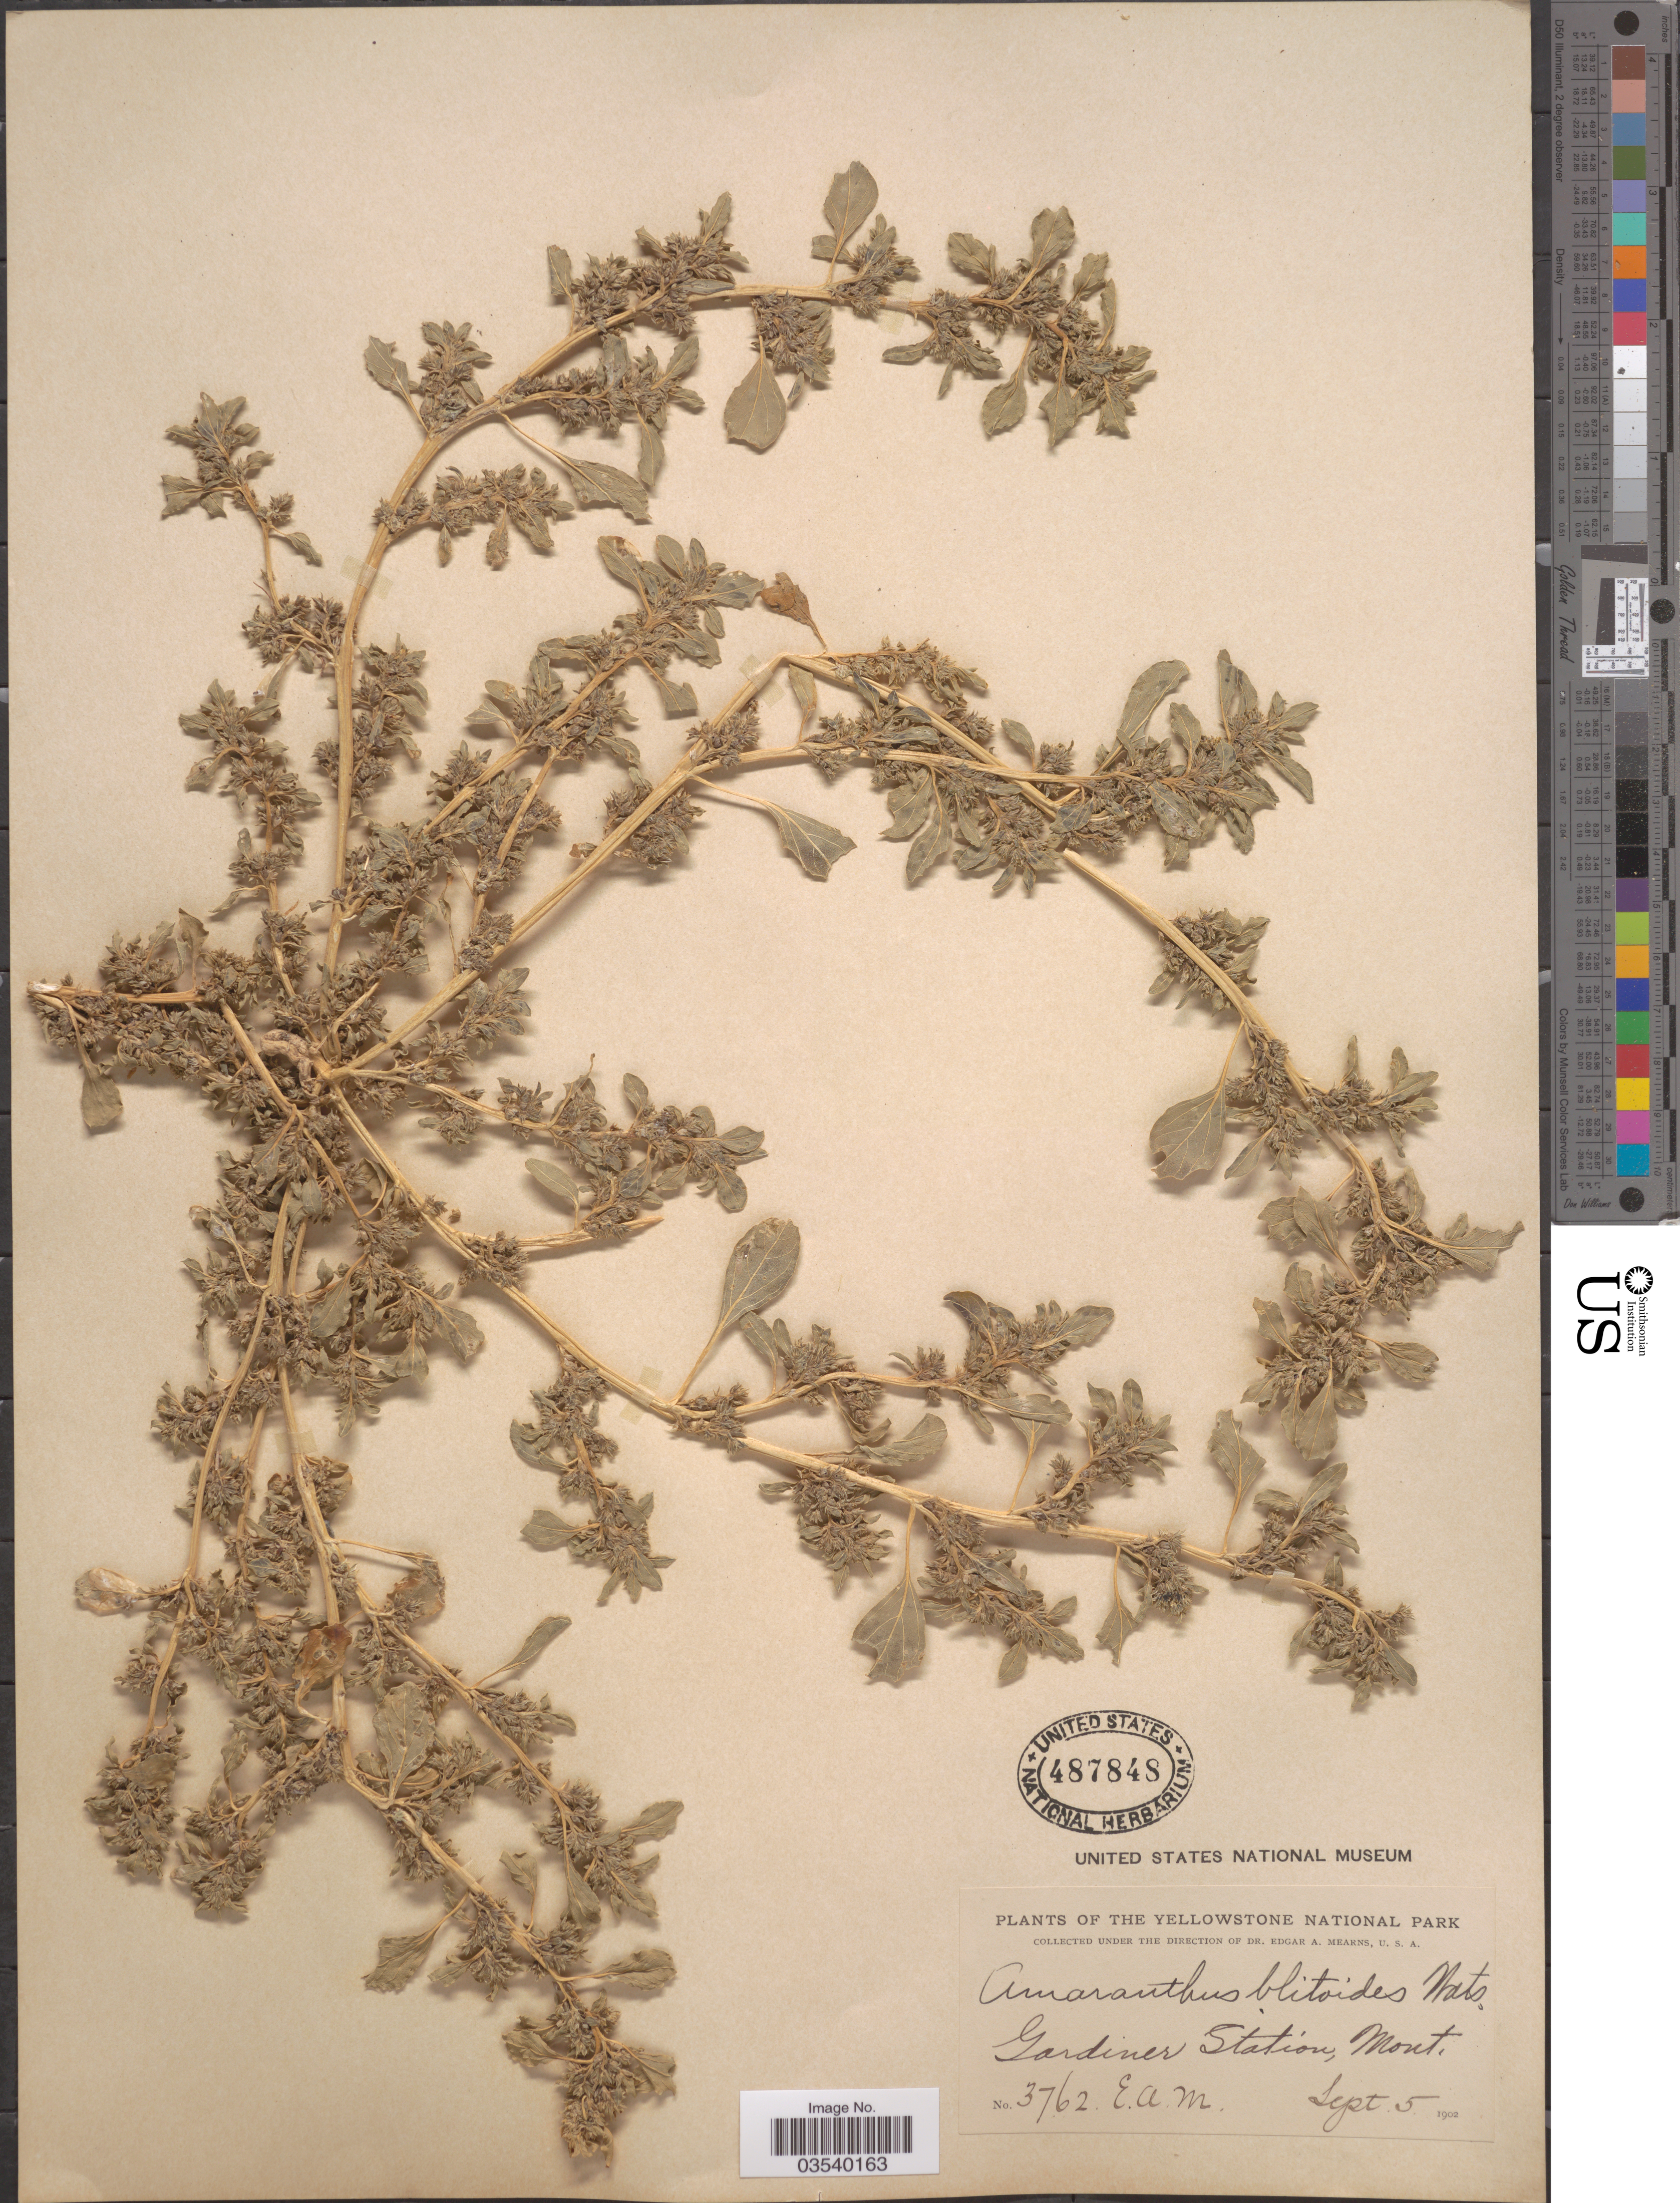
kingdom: Plantae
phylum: Tracheophyta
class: Magnoliopsida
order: Caryophyllales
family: Amaranthaceae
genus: Amaranthus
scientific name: Amaranthus blitoides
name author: S. Watson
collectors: E. A. Mearns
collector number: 3762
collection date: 1902-09-05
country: United States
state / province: Montana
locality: Yellowstone National Park. Gardiner Station.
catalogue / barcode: US 487848